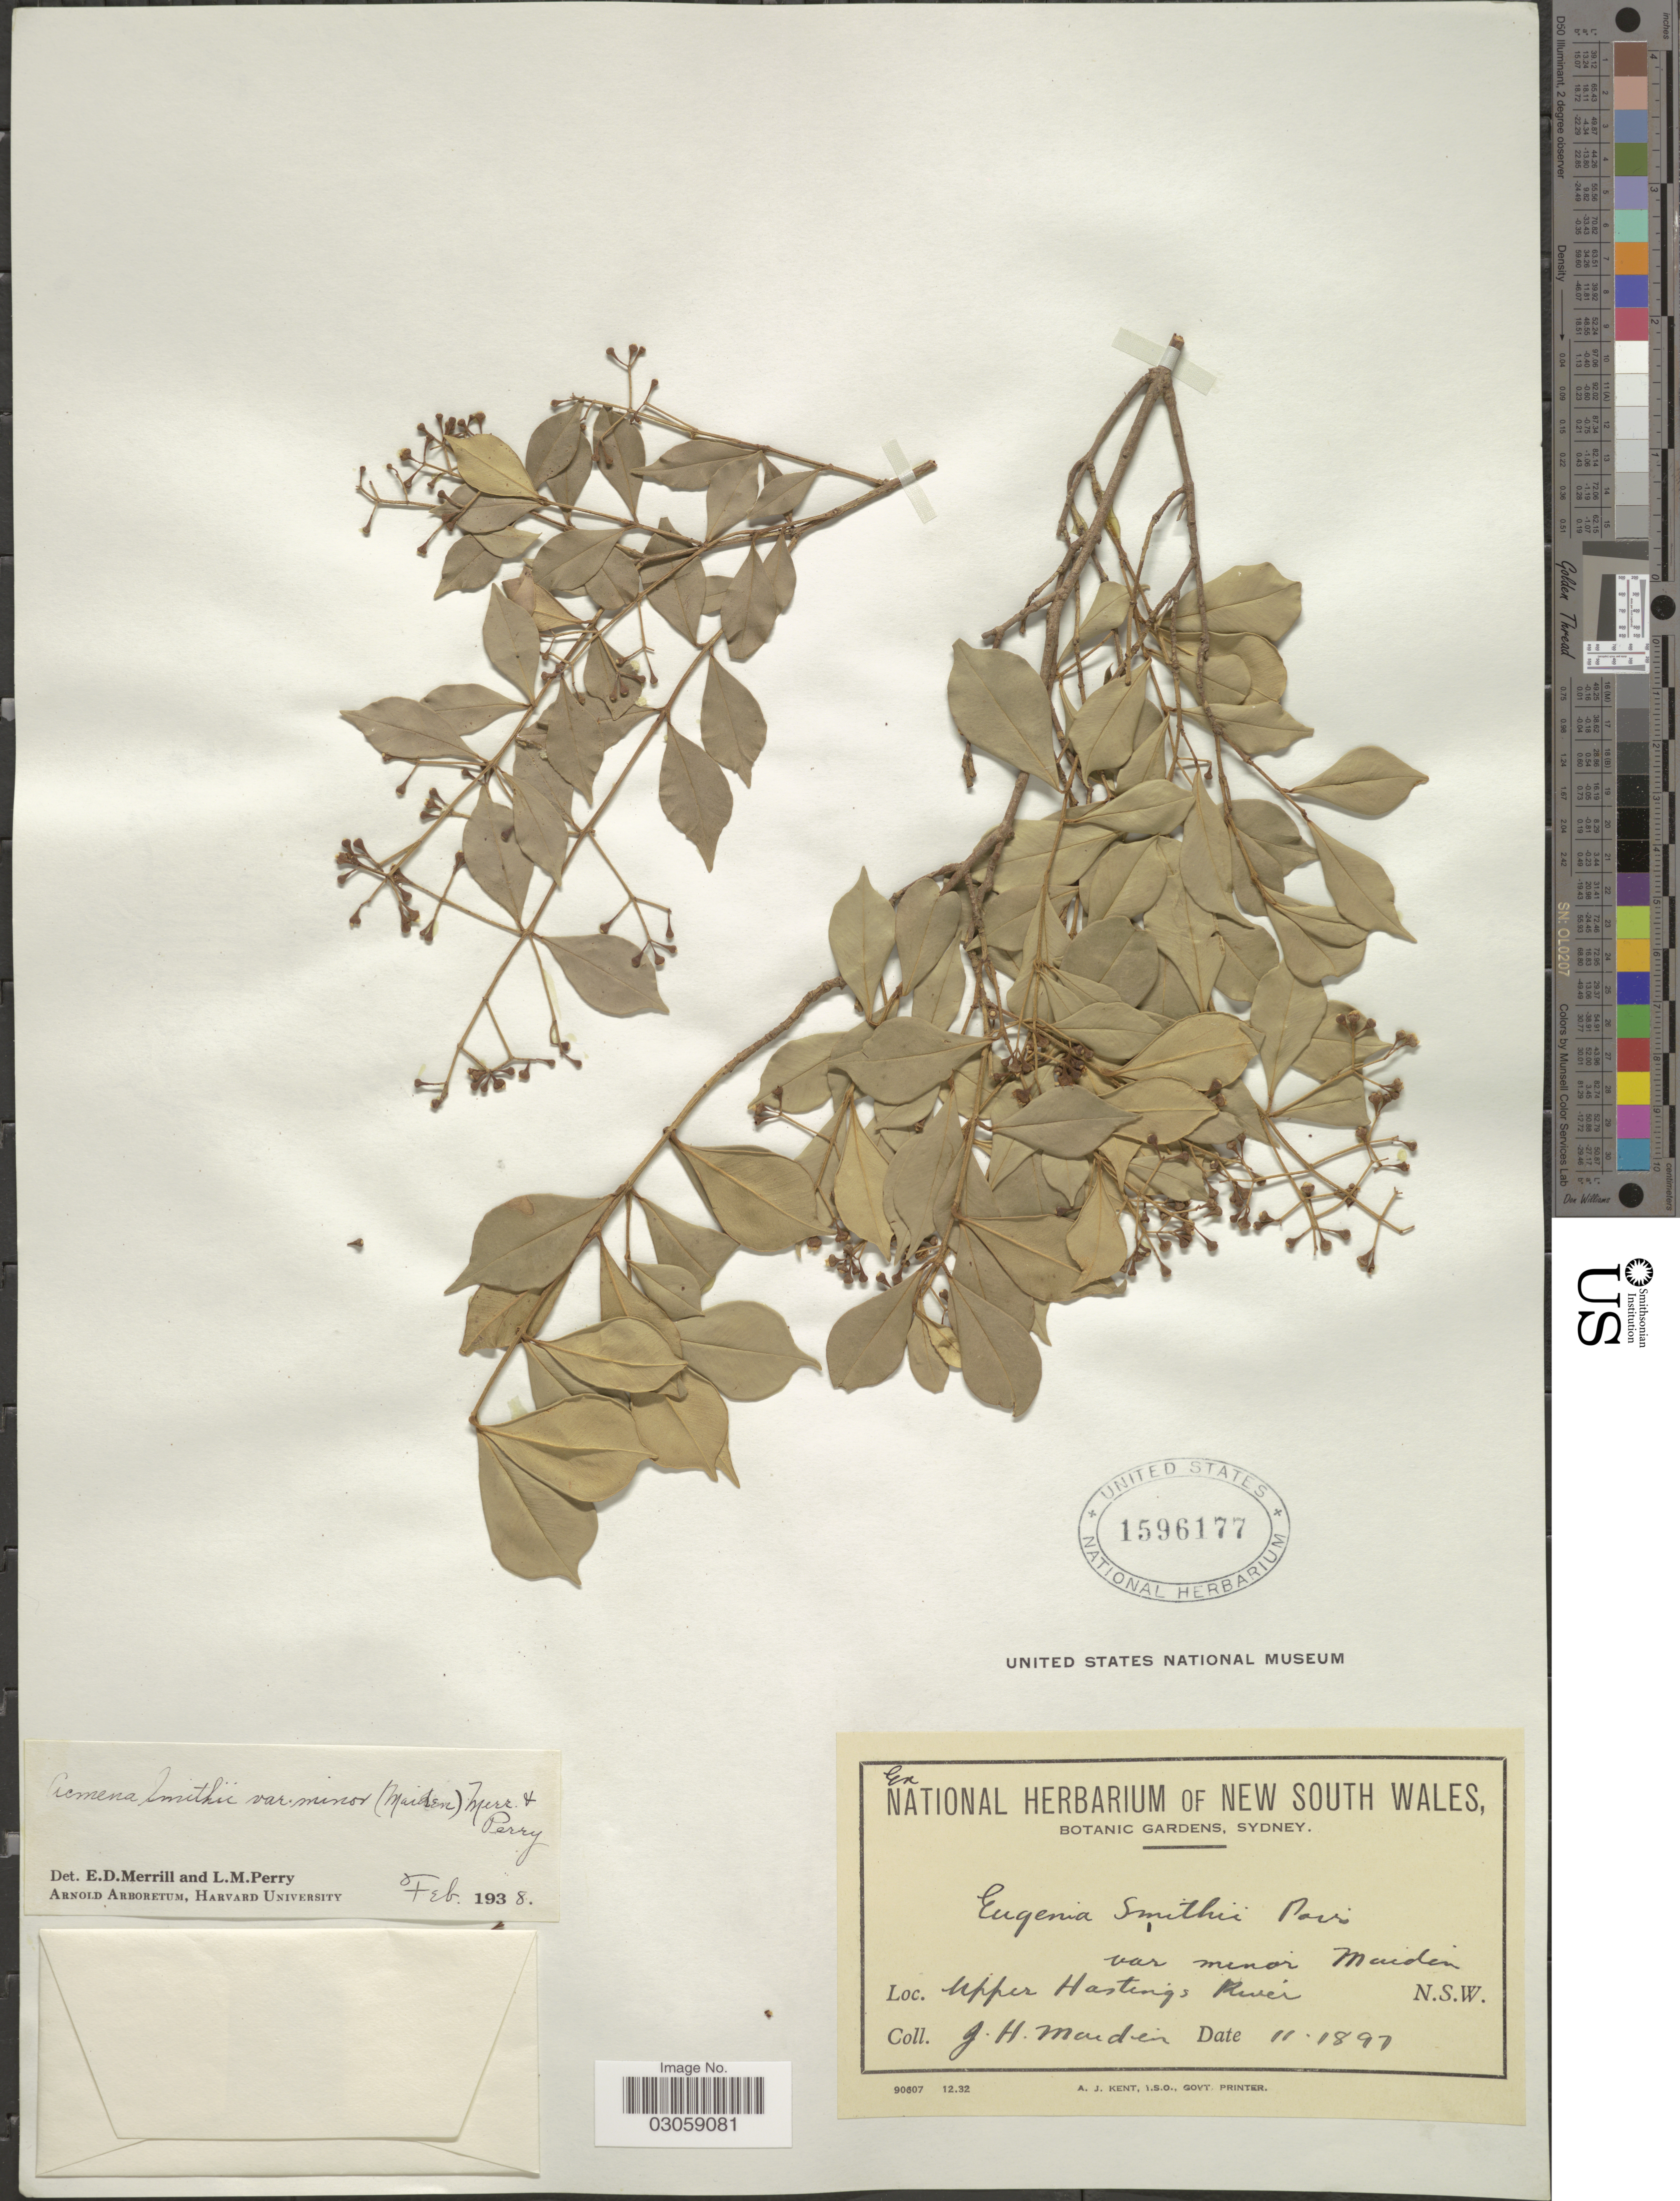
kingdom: Plantae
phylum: Tracheophyta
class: Magnoliopsida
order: Myrtales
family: Myrtaceae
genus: Syzygium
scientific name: Syzygium smithii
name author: (Poir.) Nied.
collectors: J. Maiden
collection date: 1897-11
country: Australia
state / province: New South Wales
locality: Upper Hastings River.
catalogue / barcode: US 1596177